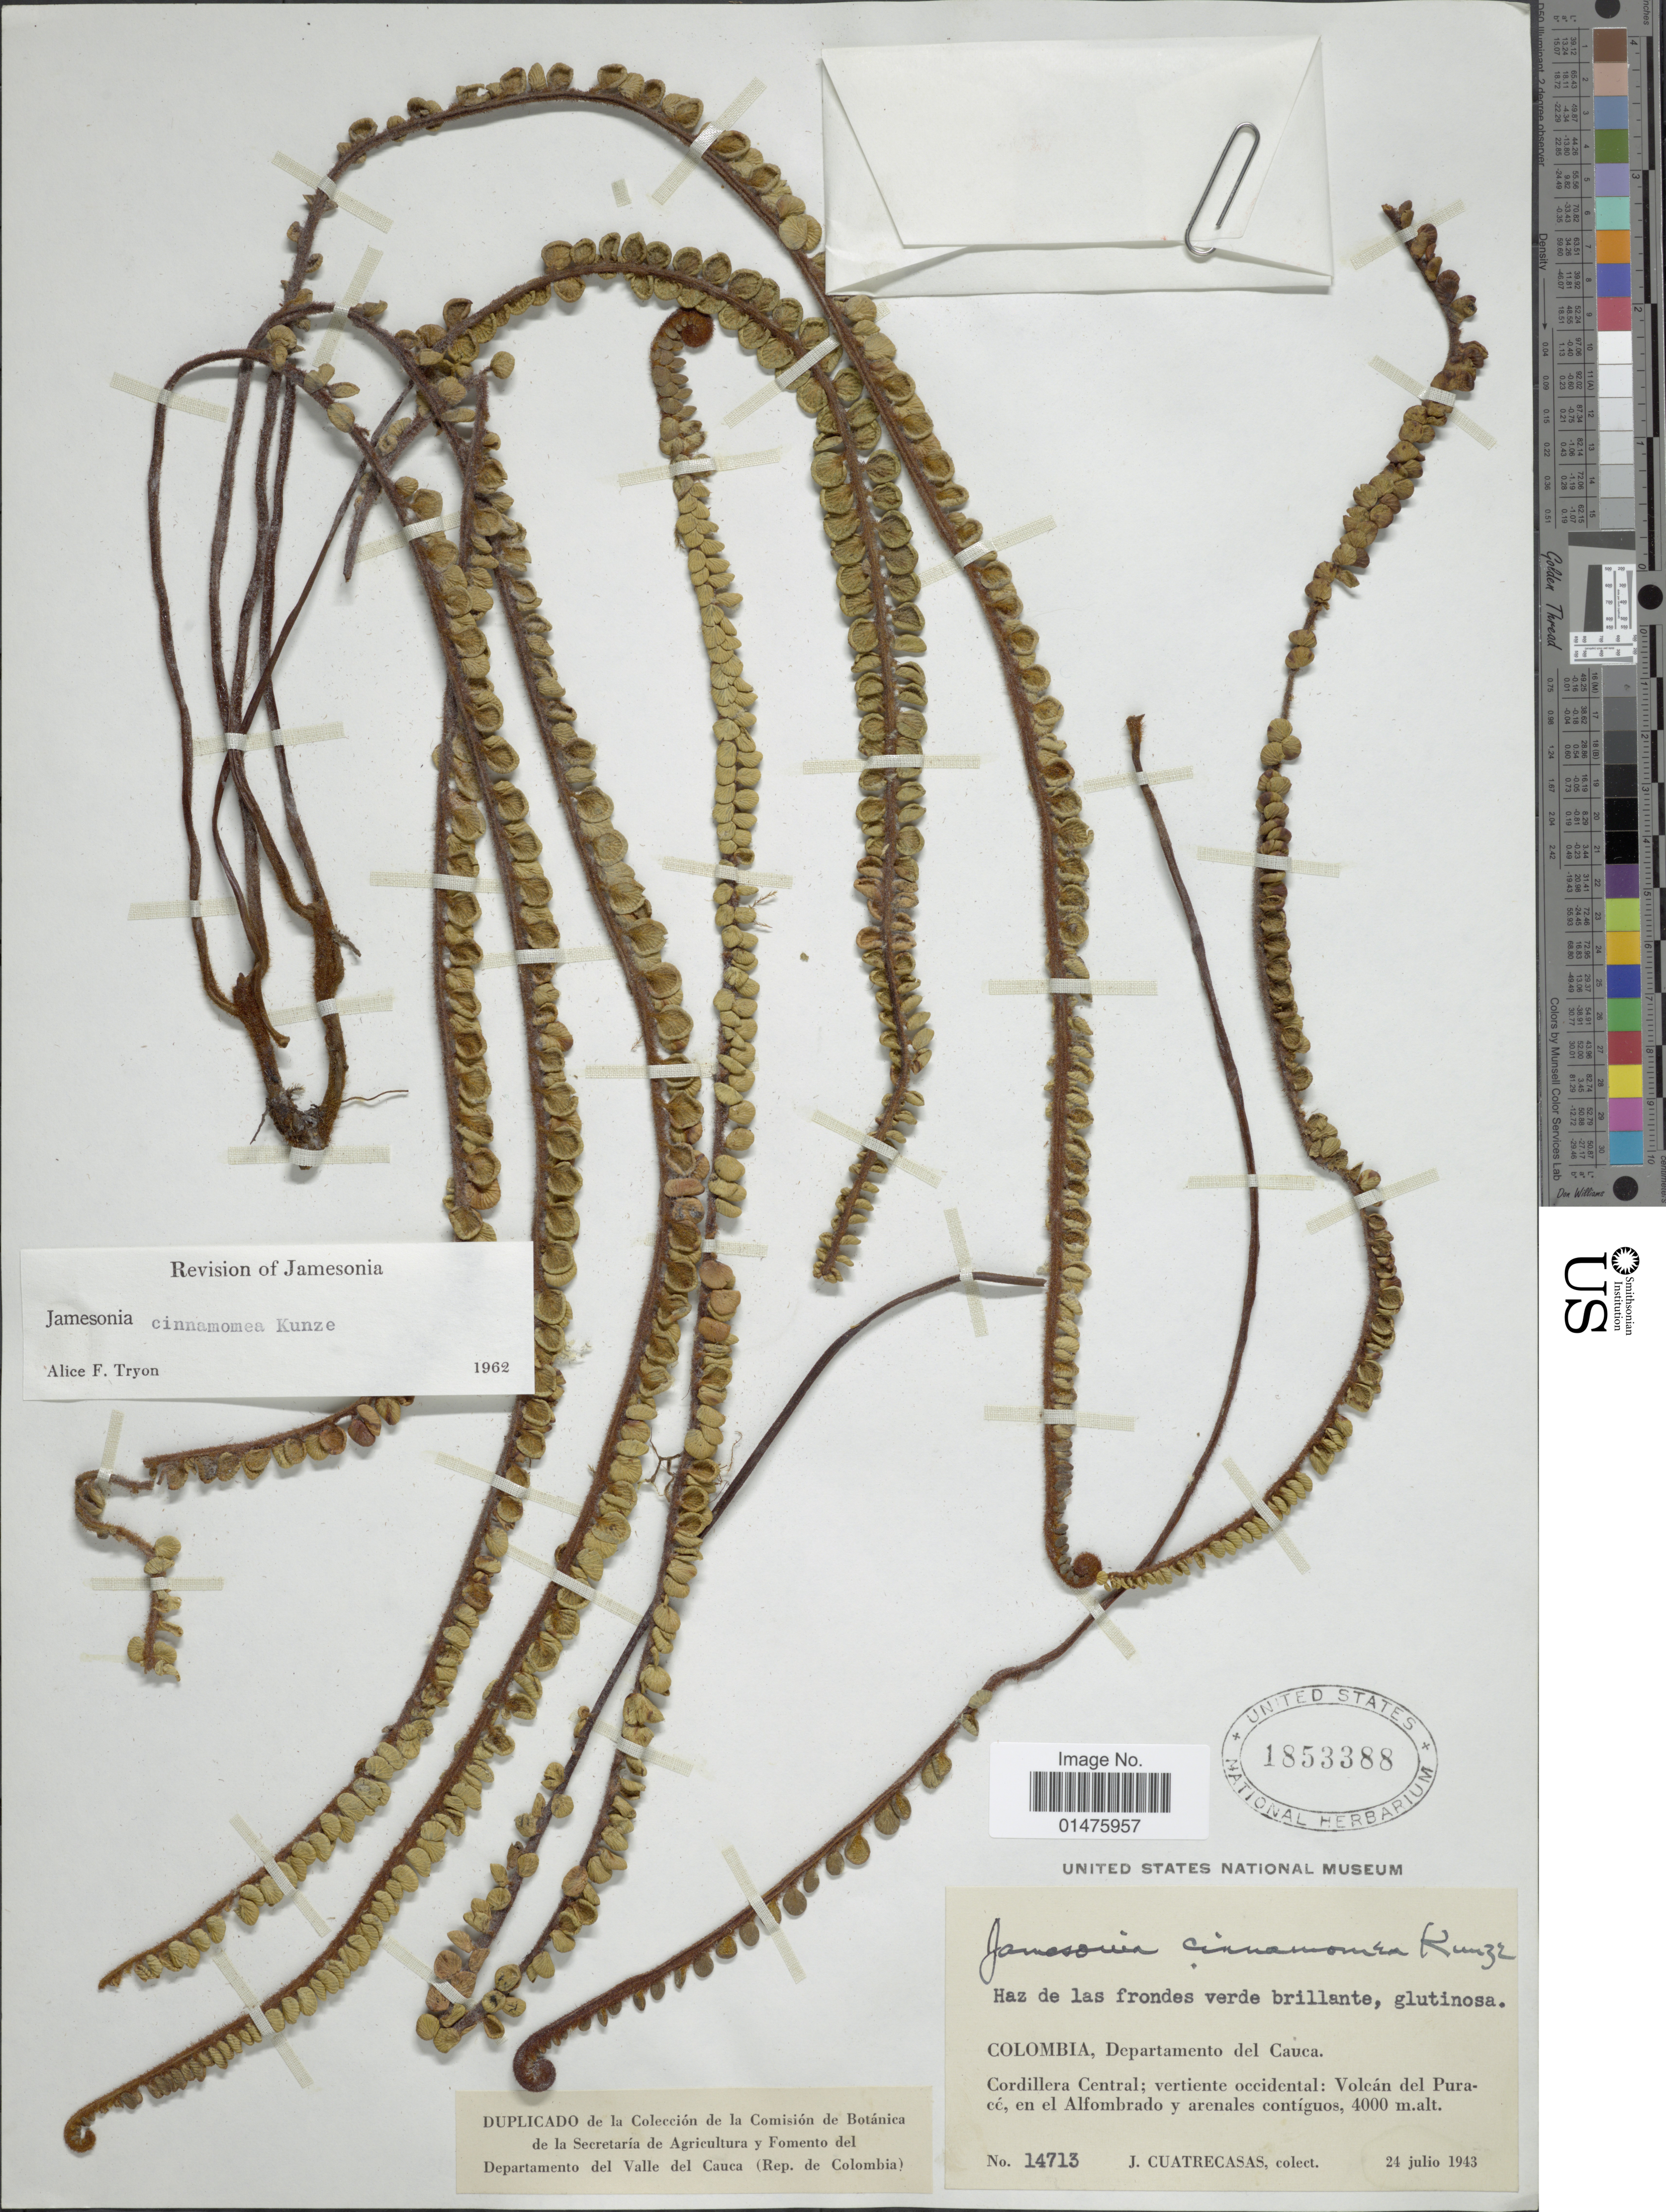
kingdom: Plantae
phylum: Tracheophyta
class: Polypodiopsida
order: Polypodiales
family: Pteridaceae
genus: Jamesonia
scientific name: Jamesonia cinnamomea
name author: Kunze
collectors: J. Cuatrecasas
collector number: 14713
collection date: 1943-07-24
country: Colombia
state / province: Cauca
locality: Department del Cauca, Cordillera Central; vertiente occidental: Volcán del Purcé, en el Alfombrado y arenales contiguos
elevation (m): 4000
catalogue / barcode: US 1853388